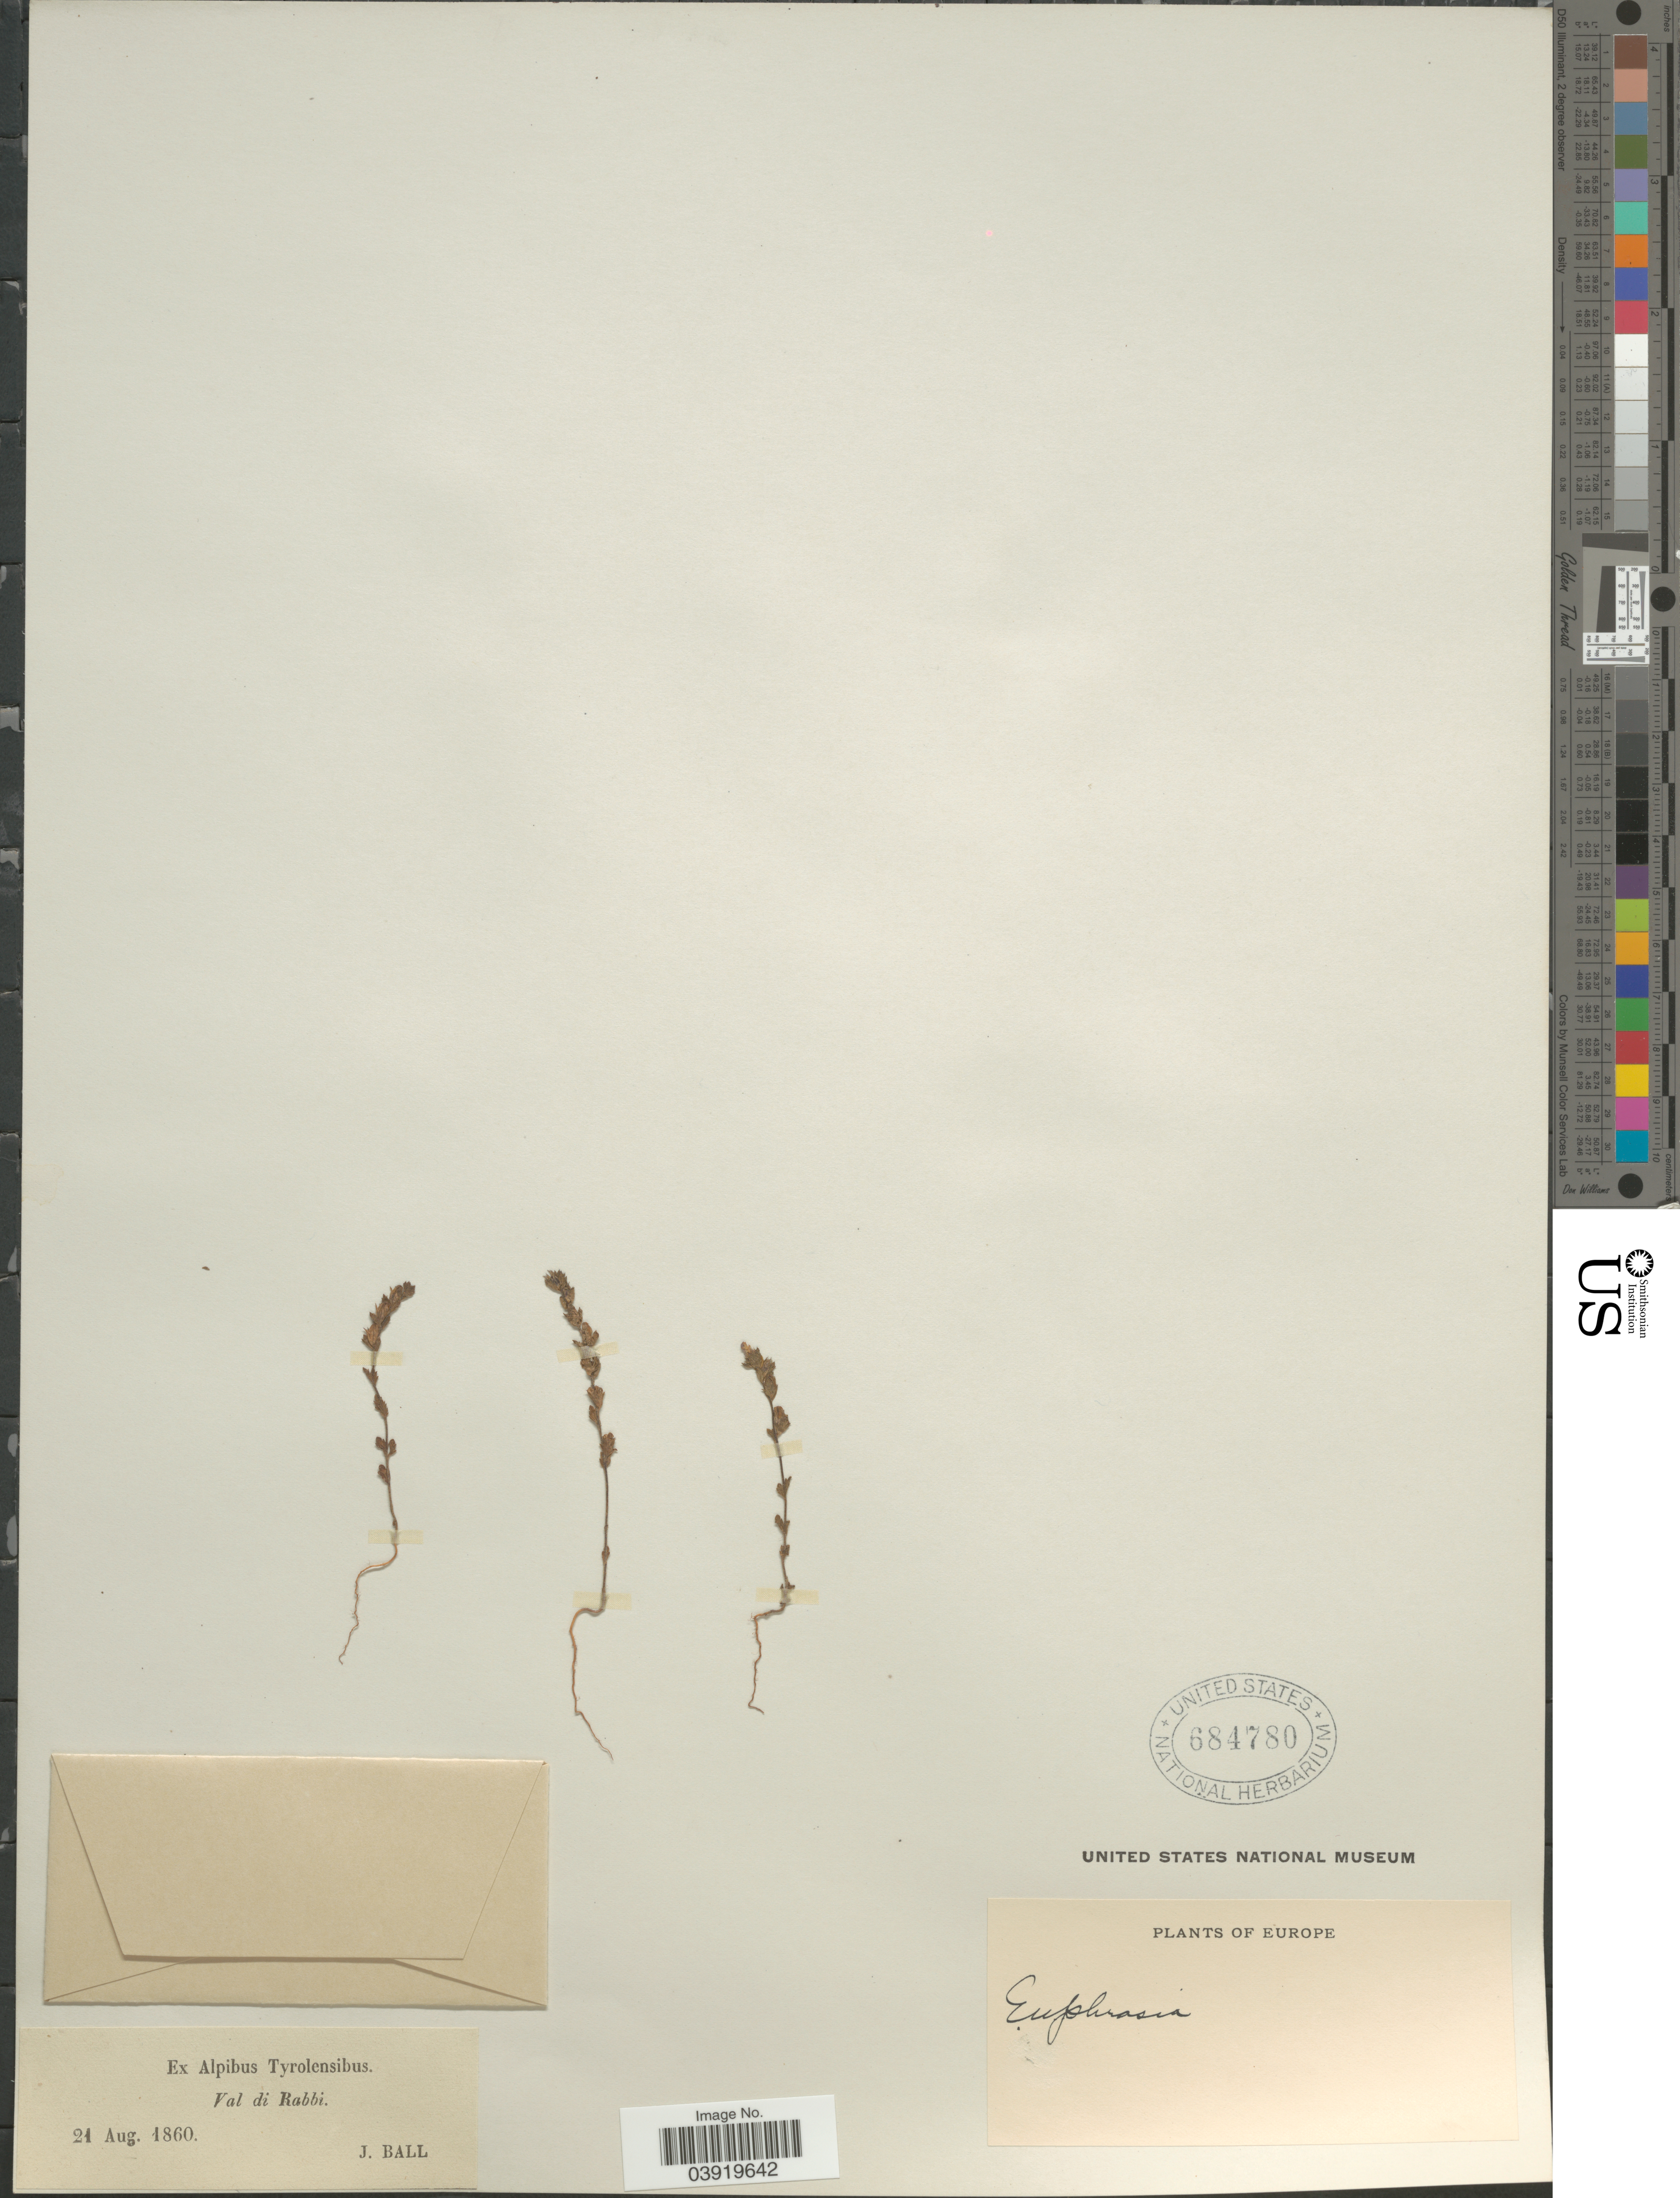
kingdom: Plantae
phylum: Tracheophyta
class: Magnoliopsida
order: Lamiales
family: Orobanchaceae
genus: Euphrasia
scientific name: Euphrasia sp.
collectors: J. Ball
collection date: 1860-08-21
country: Italy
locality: Ex Alpibus Tyrolensibus. Val di Rabbi.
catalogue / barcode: US 684780